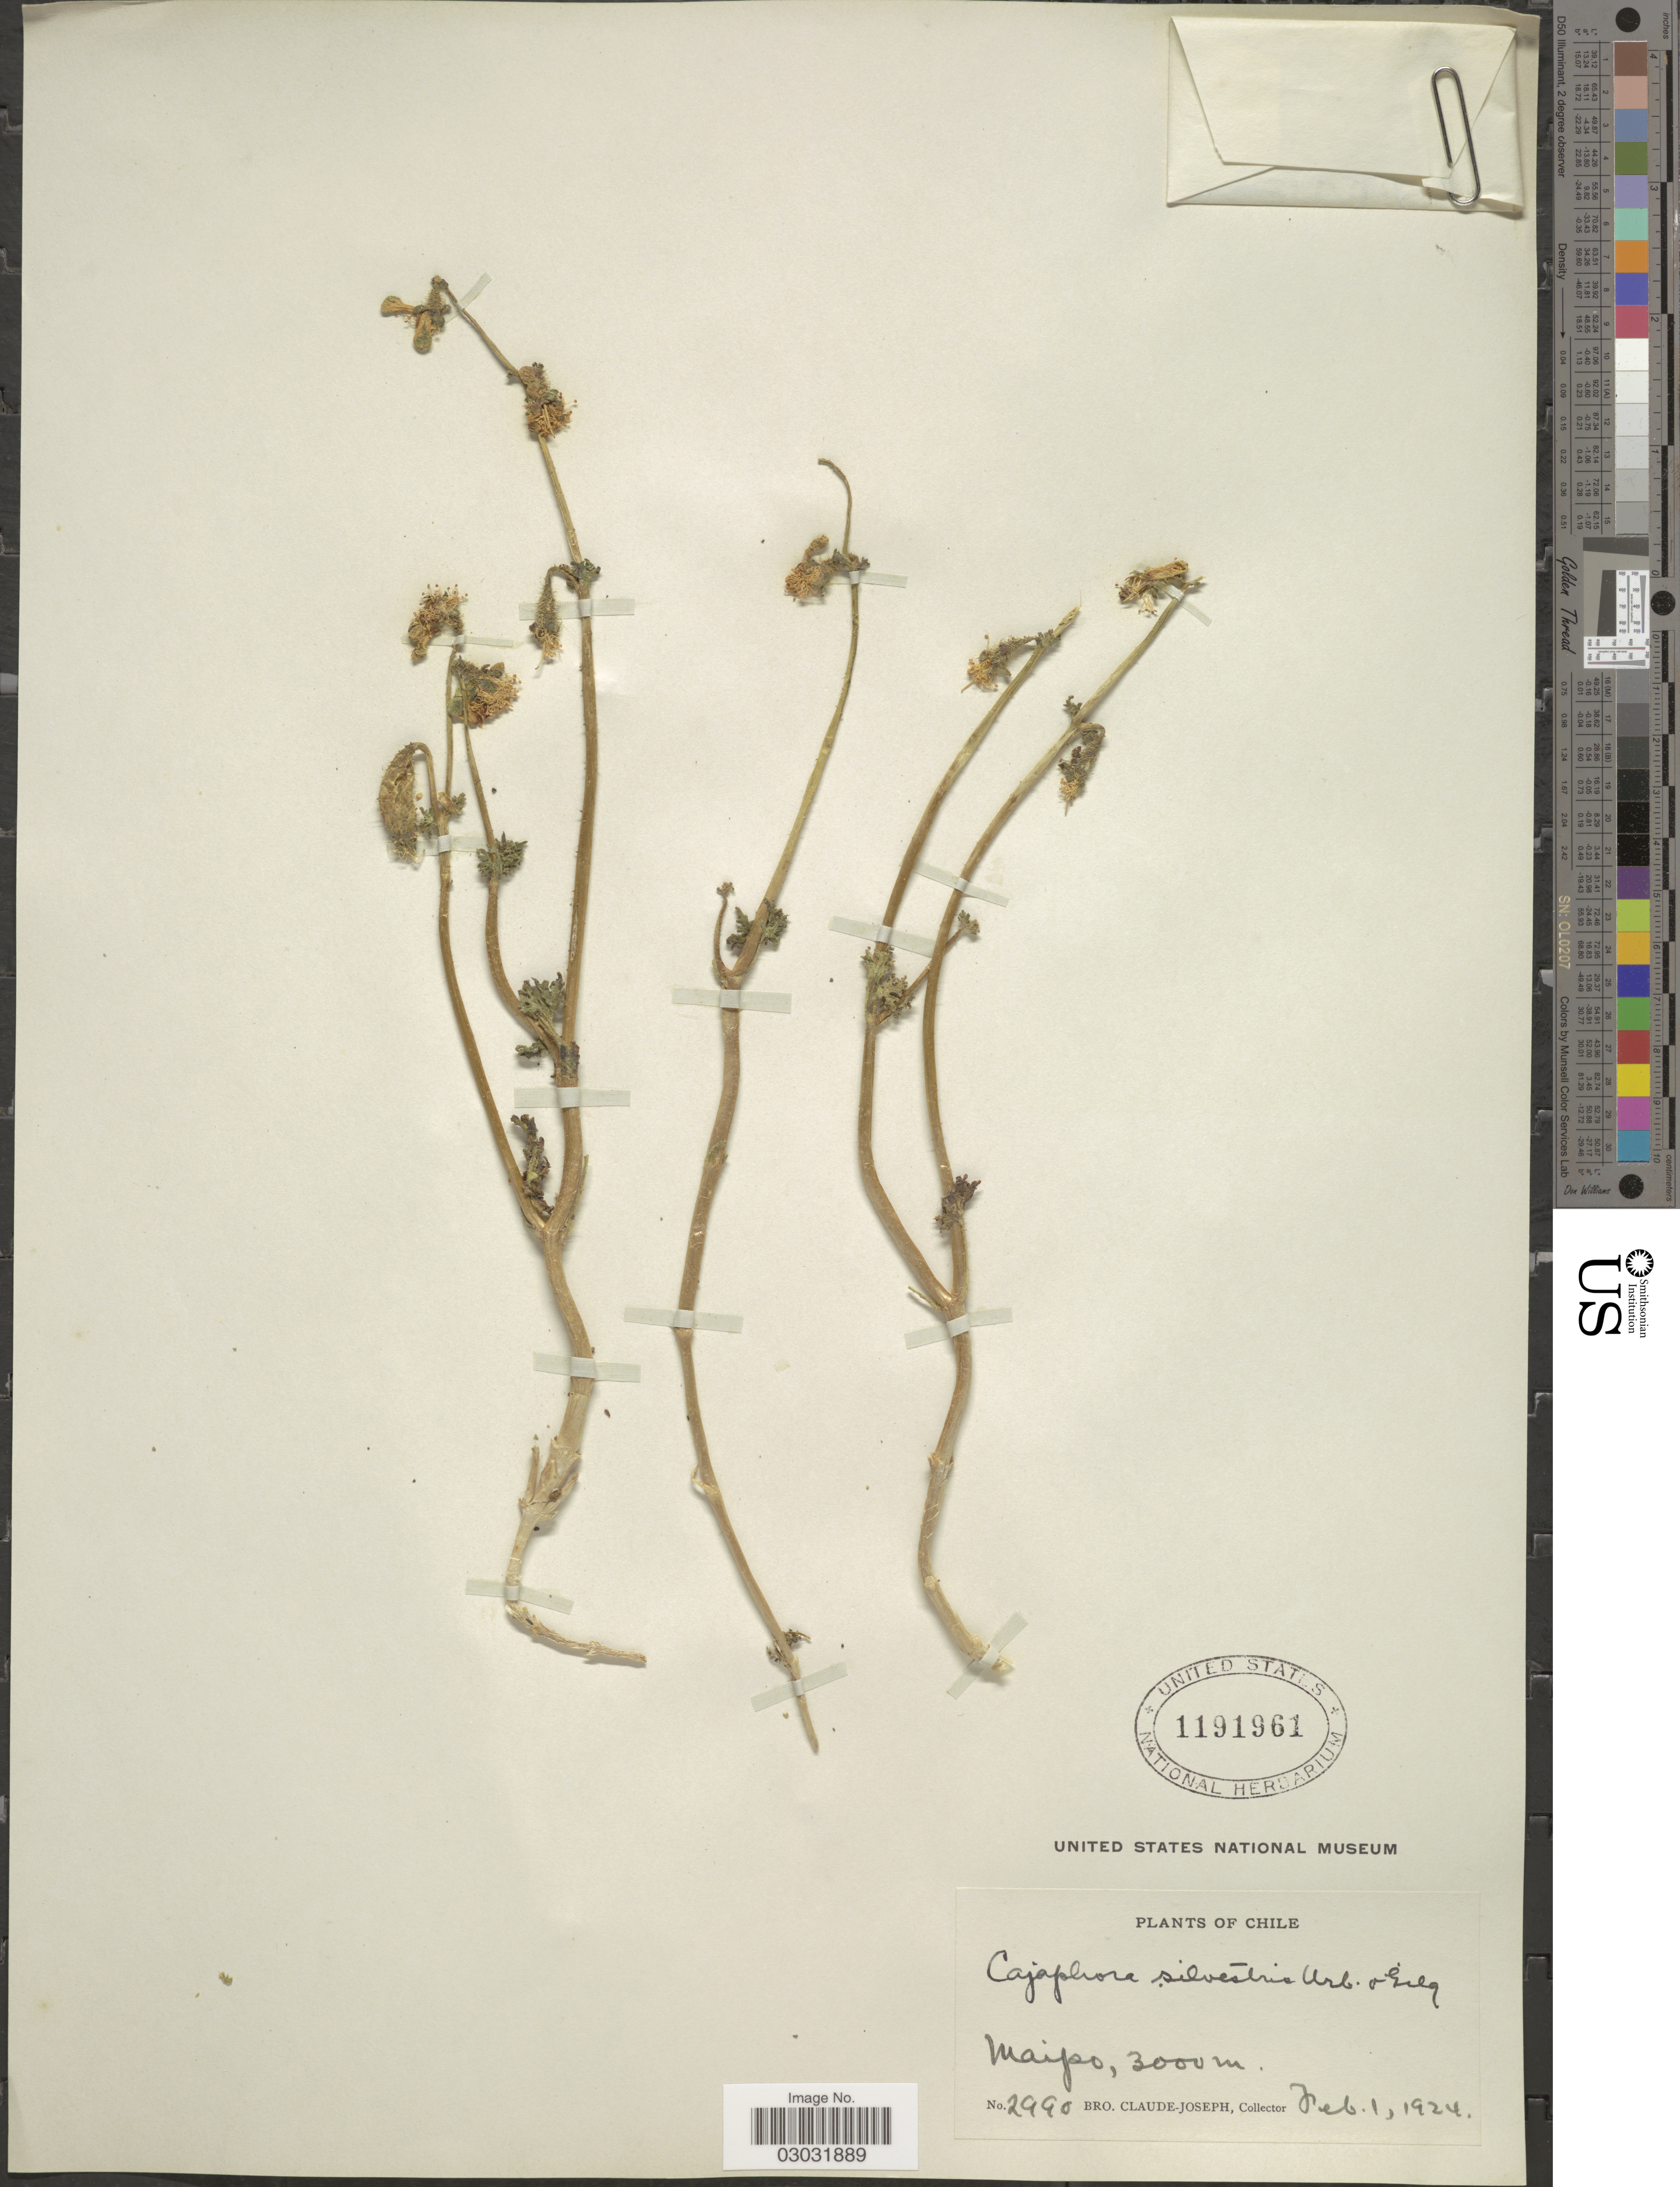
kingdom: Plantae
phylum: Tracheophyta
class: Magnoliopsida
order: Cornales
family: Loasaceae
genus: Blumenbachia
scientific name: Blumenbachia silvestris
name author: Poepp.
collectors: Bro. Claude-Joseph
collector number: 2990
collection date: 1924-02-01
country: Chile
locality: Maipo.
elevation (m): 3000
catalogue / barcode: US 1191961